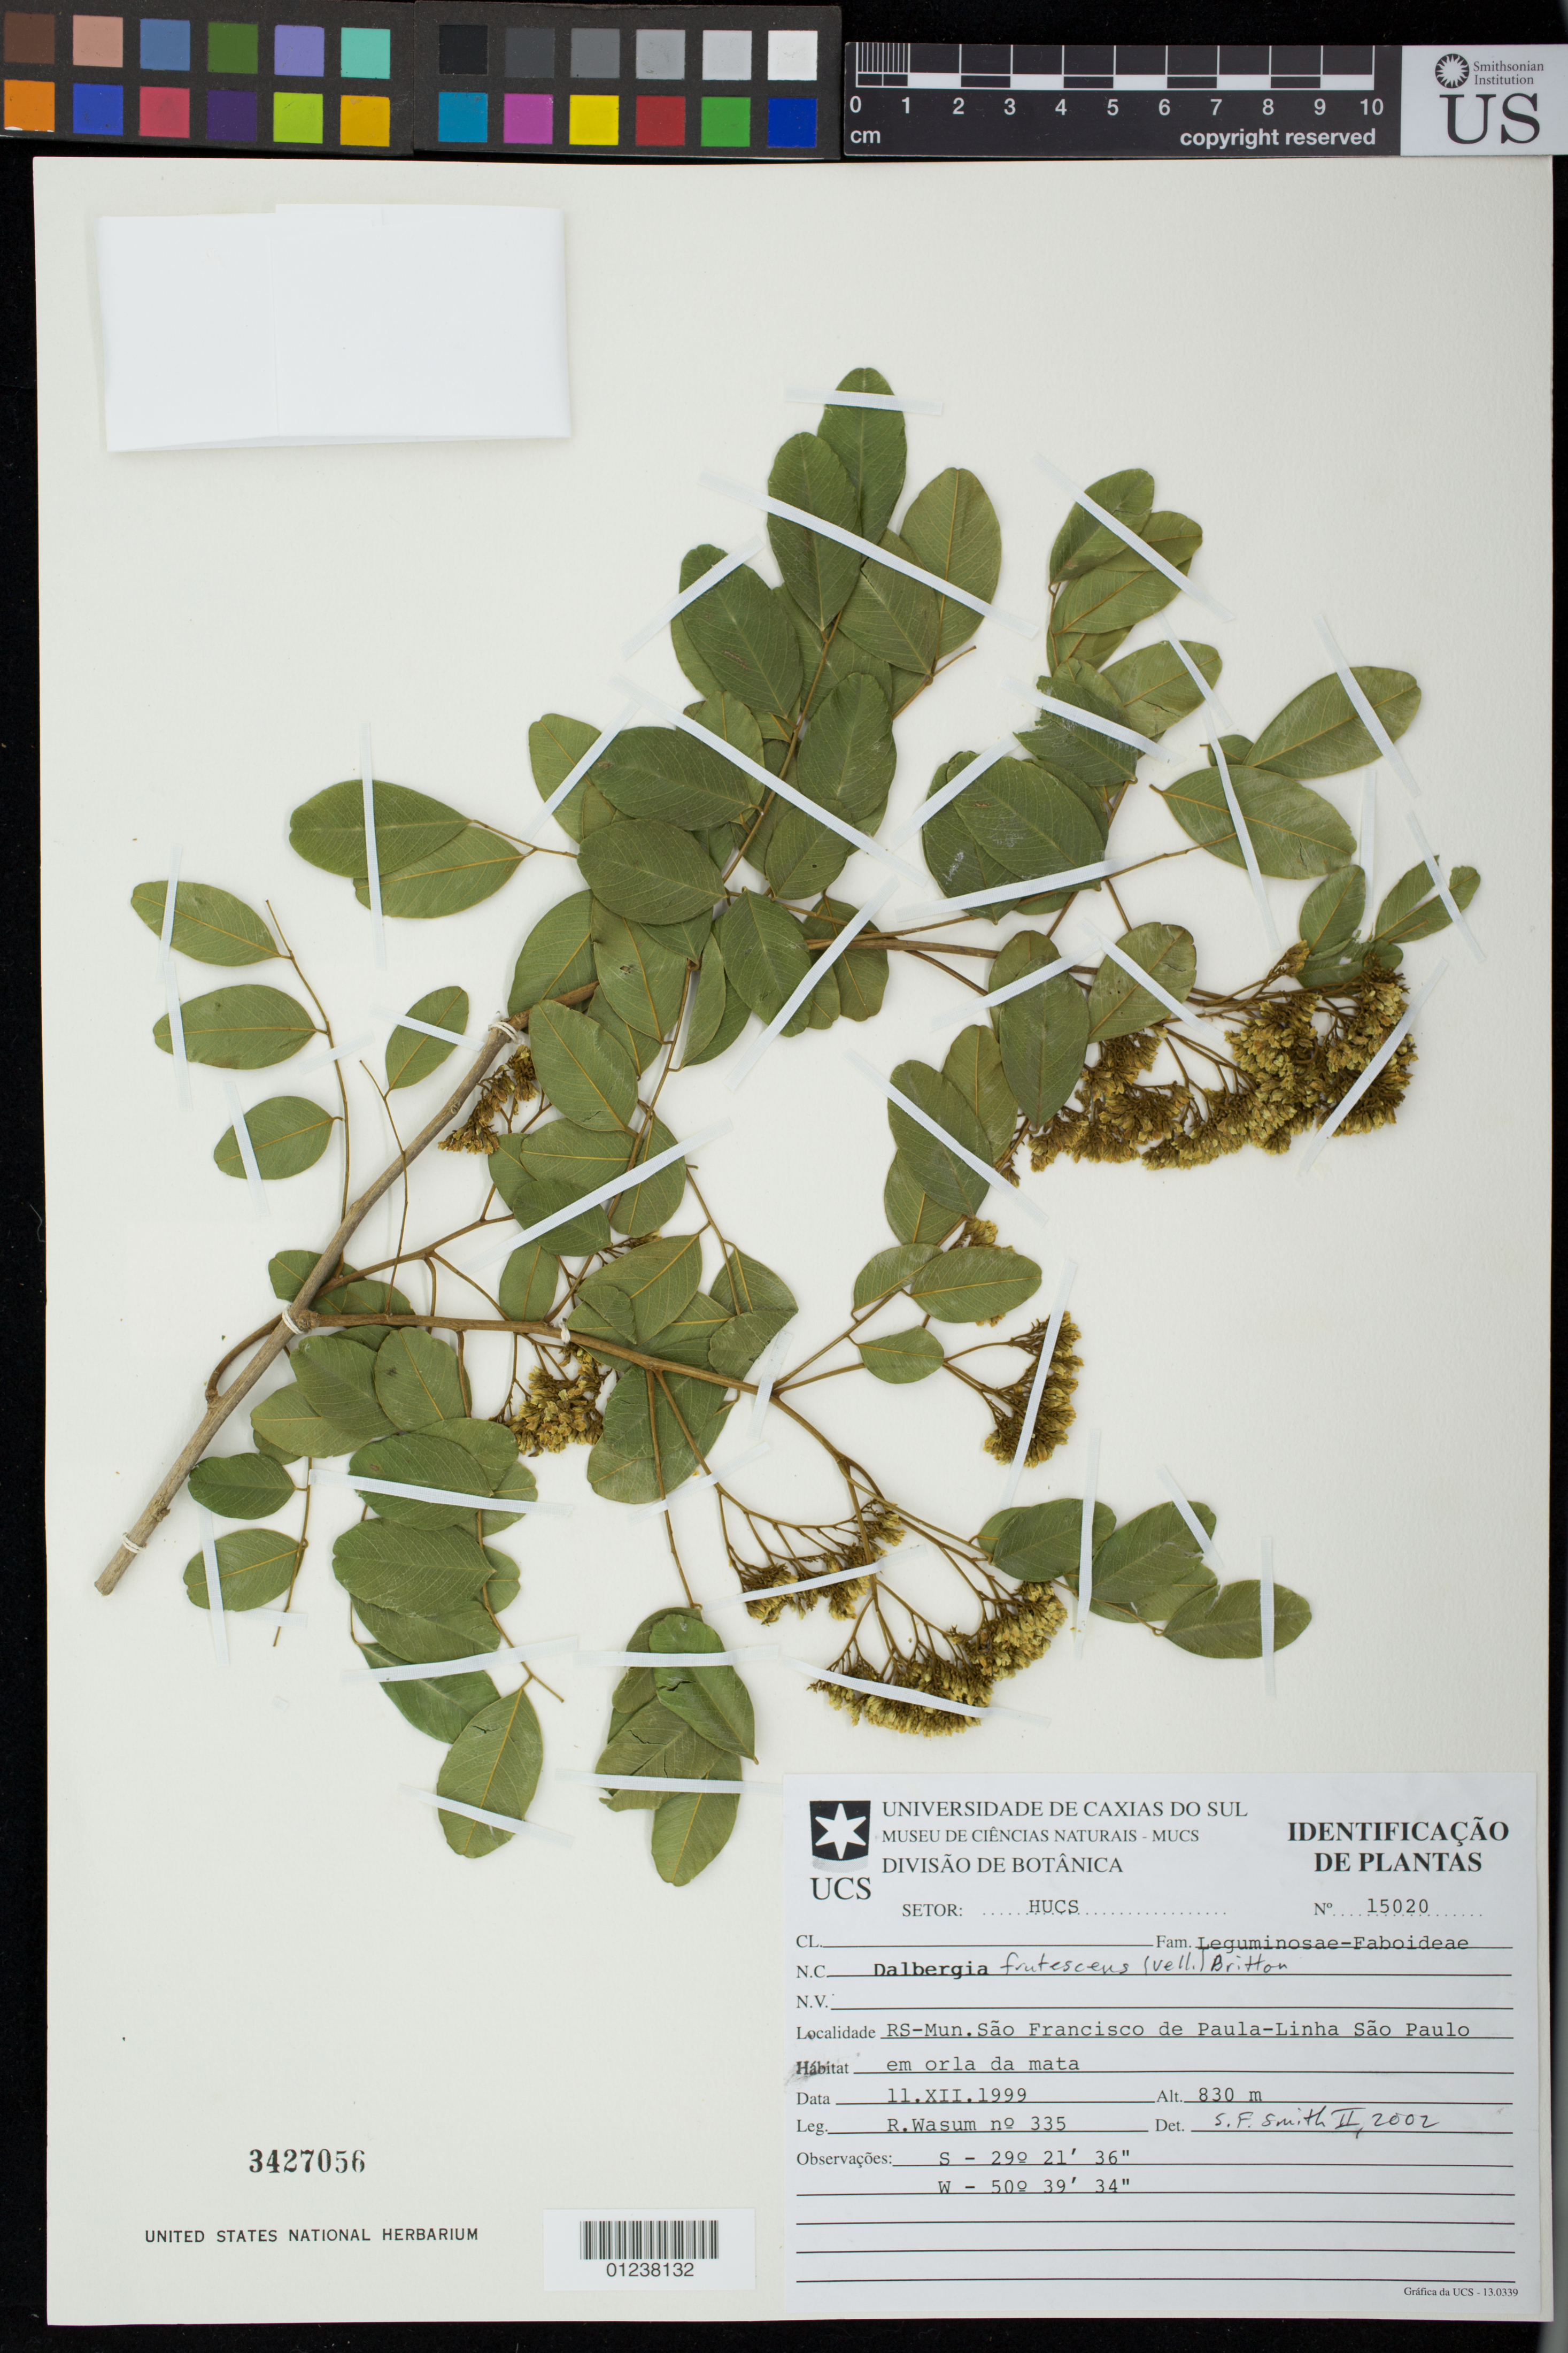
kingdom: Plantae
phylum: Tracheophyta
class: Magnoliopsida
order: Fabales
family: Fabaceae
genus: Dalbergia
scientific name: Dalbergia frutescens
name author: (Vell.) Britton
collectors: R. Wasum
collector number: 335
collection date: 1999-12-11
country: Brazil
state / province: Rio Grande do Sul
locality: RS - Mun. Sao Francisco de Paula - Linha Sao Paulo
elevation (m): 830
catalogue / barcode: US 3427056